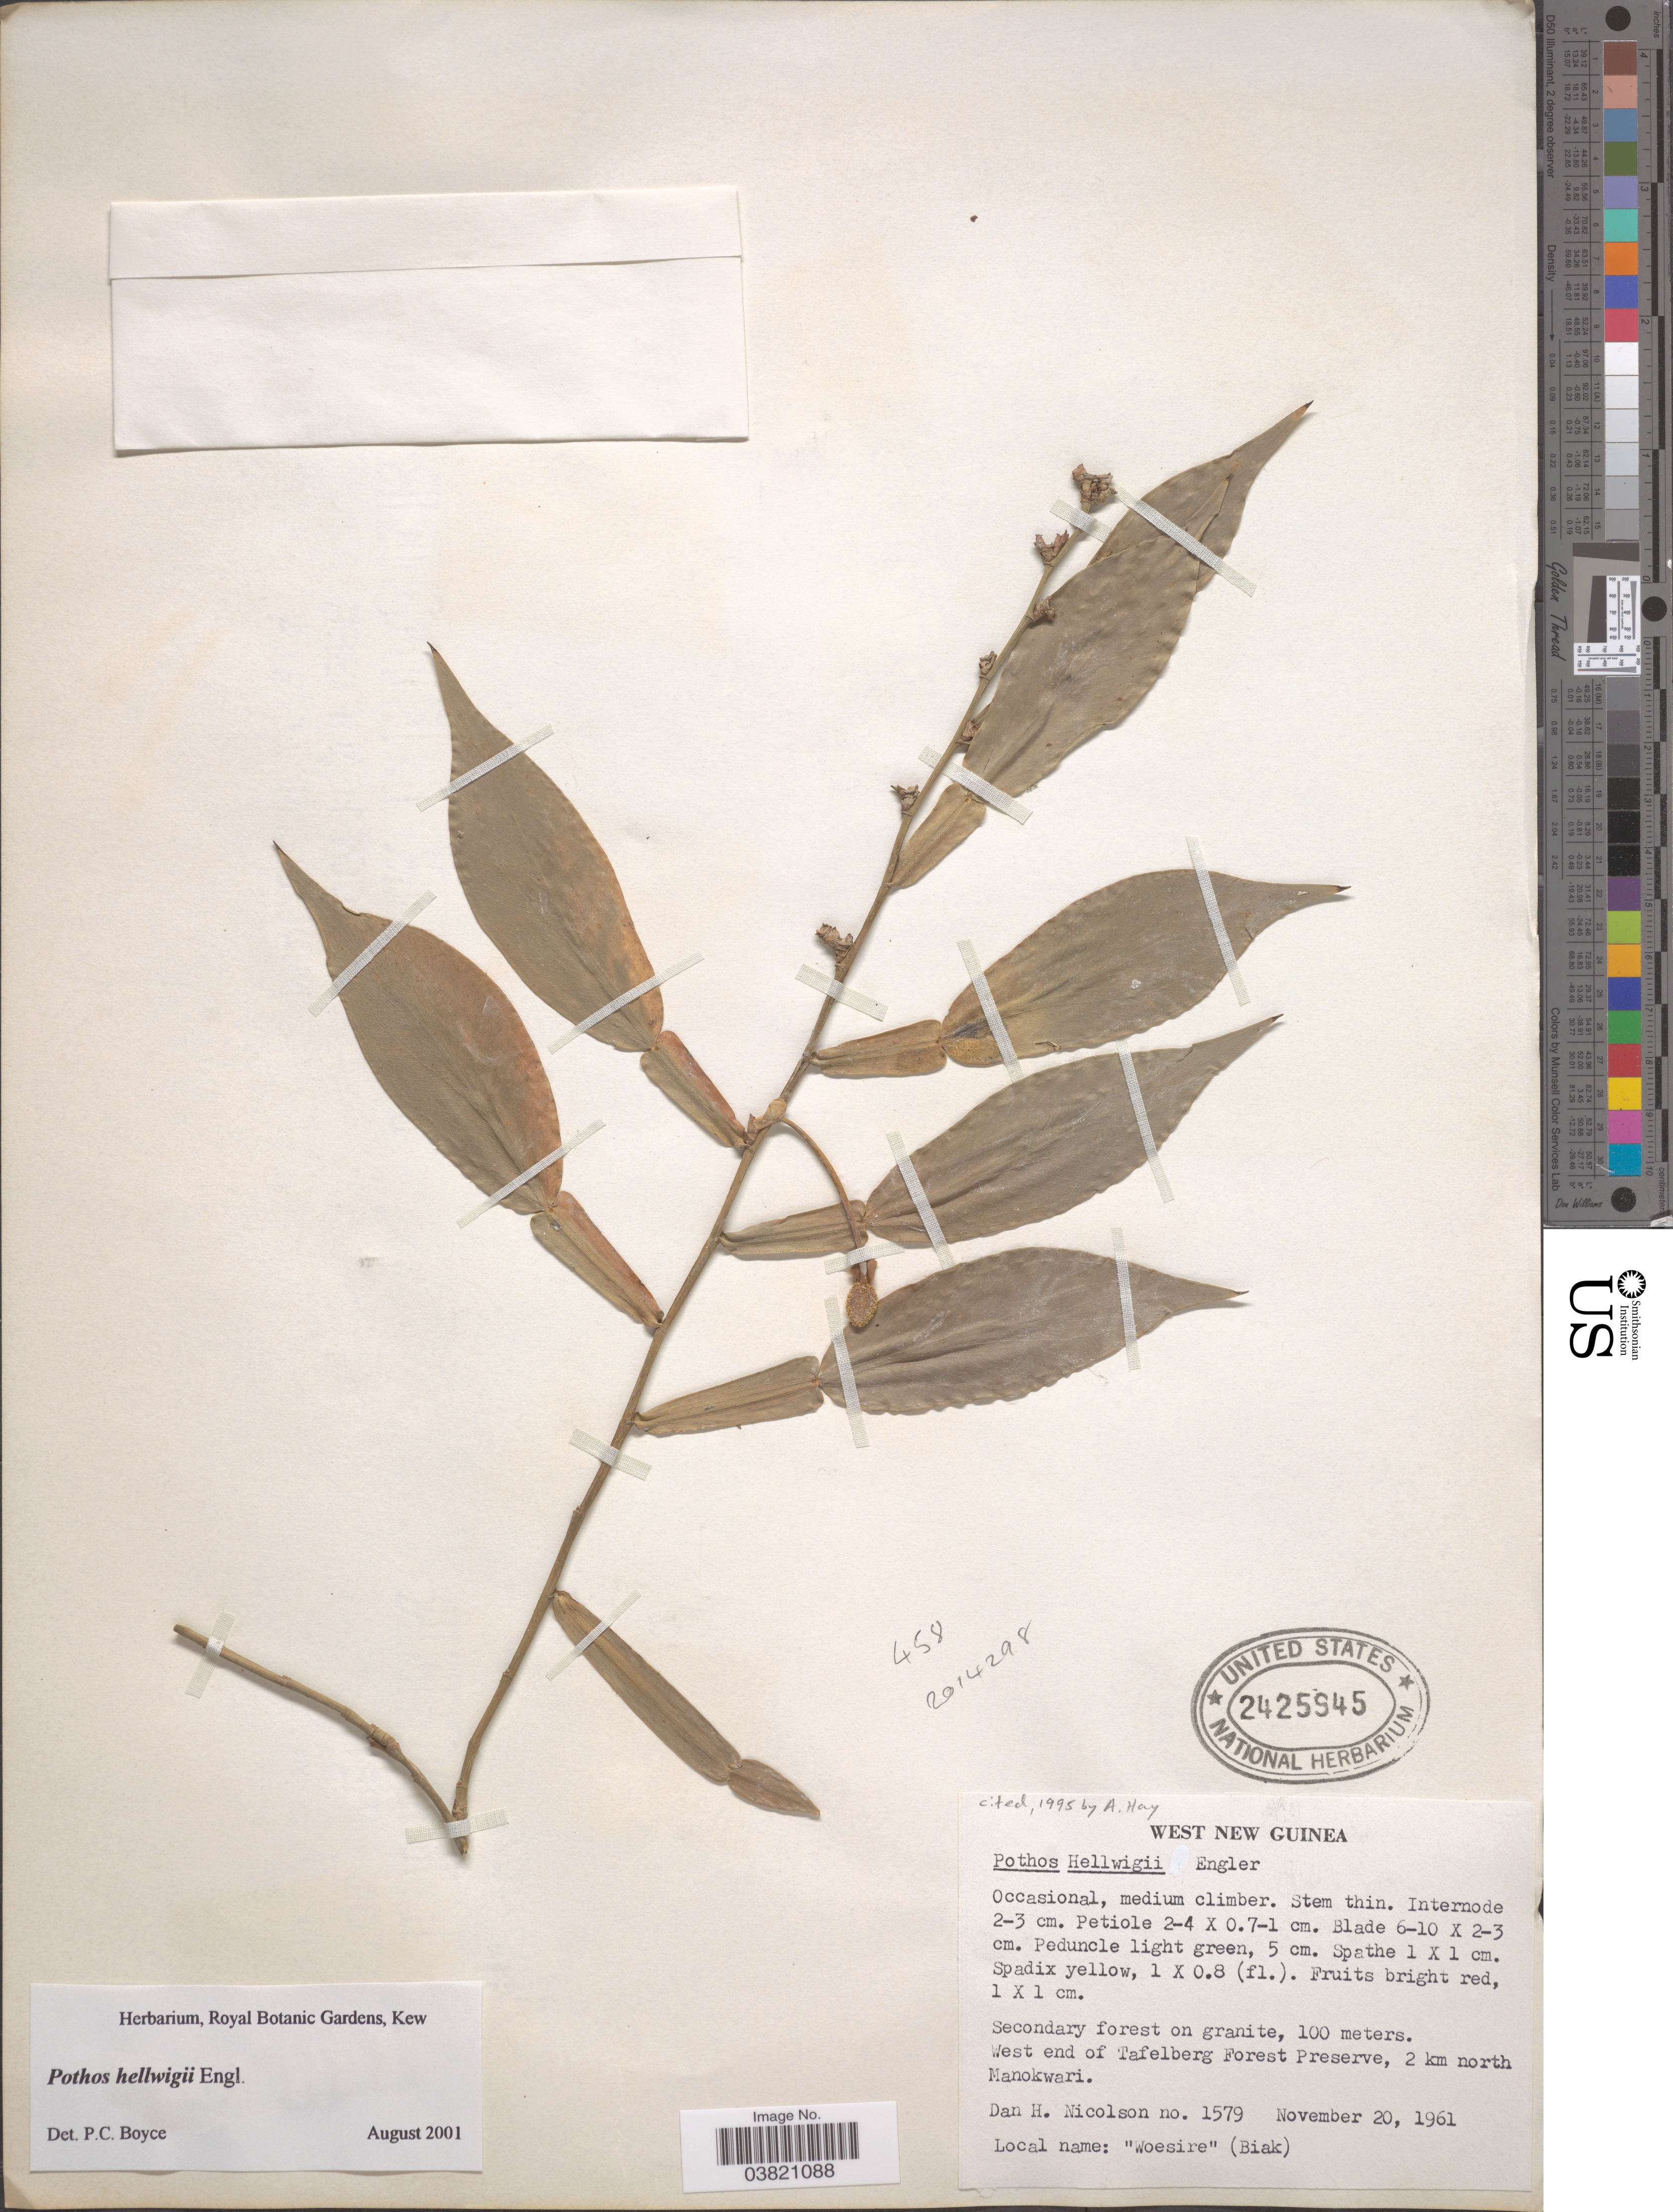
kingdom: Plantae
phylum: Tracheophyta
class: Liliopsida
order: Alismatales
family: Araceae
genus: Pothos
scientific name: Pothos hellwigii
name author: Engl.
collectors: D. H. Nicolson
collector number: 1579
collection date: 1961-11-20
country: Indonesia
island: New Guinea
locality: West New Guinea. West end of Tafelberg Forest Reserve, 2 km north Manokwari.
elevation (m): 100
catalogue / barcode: US 2425945